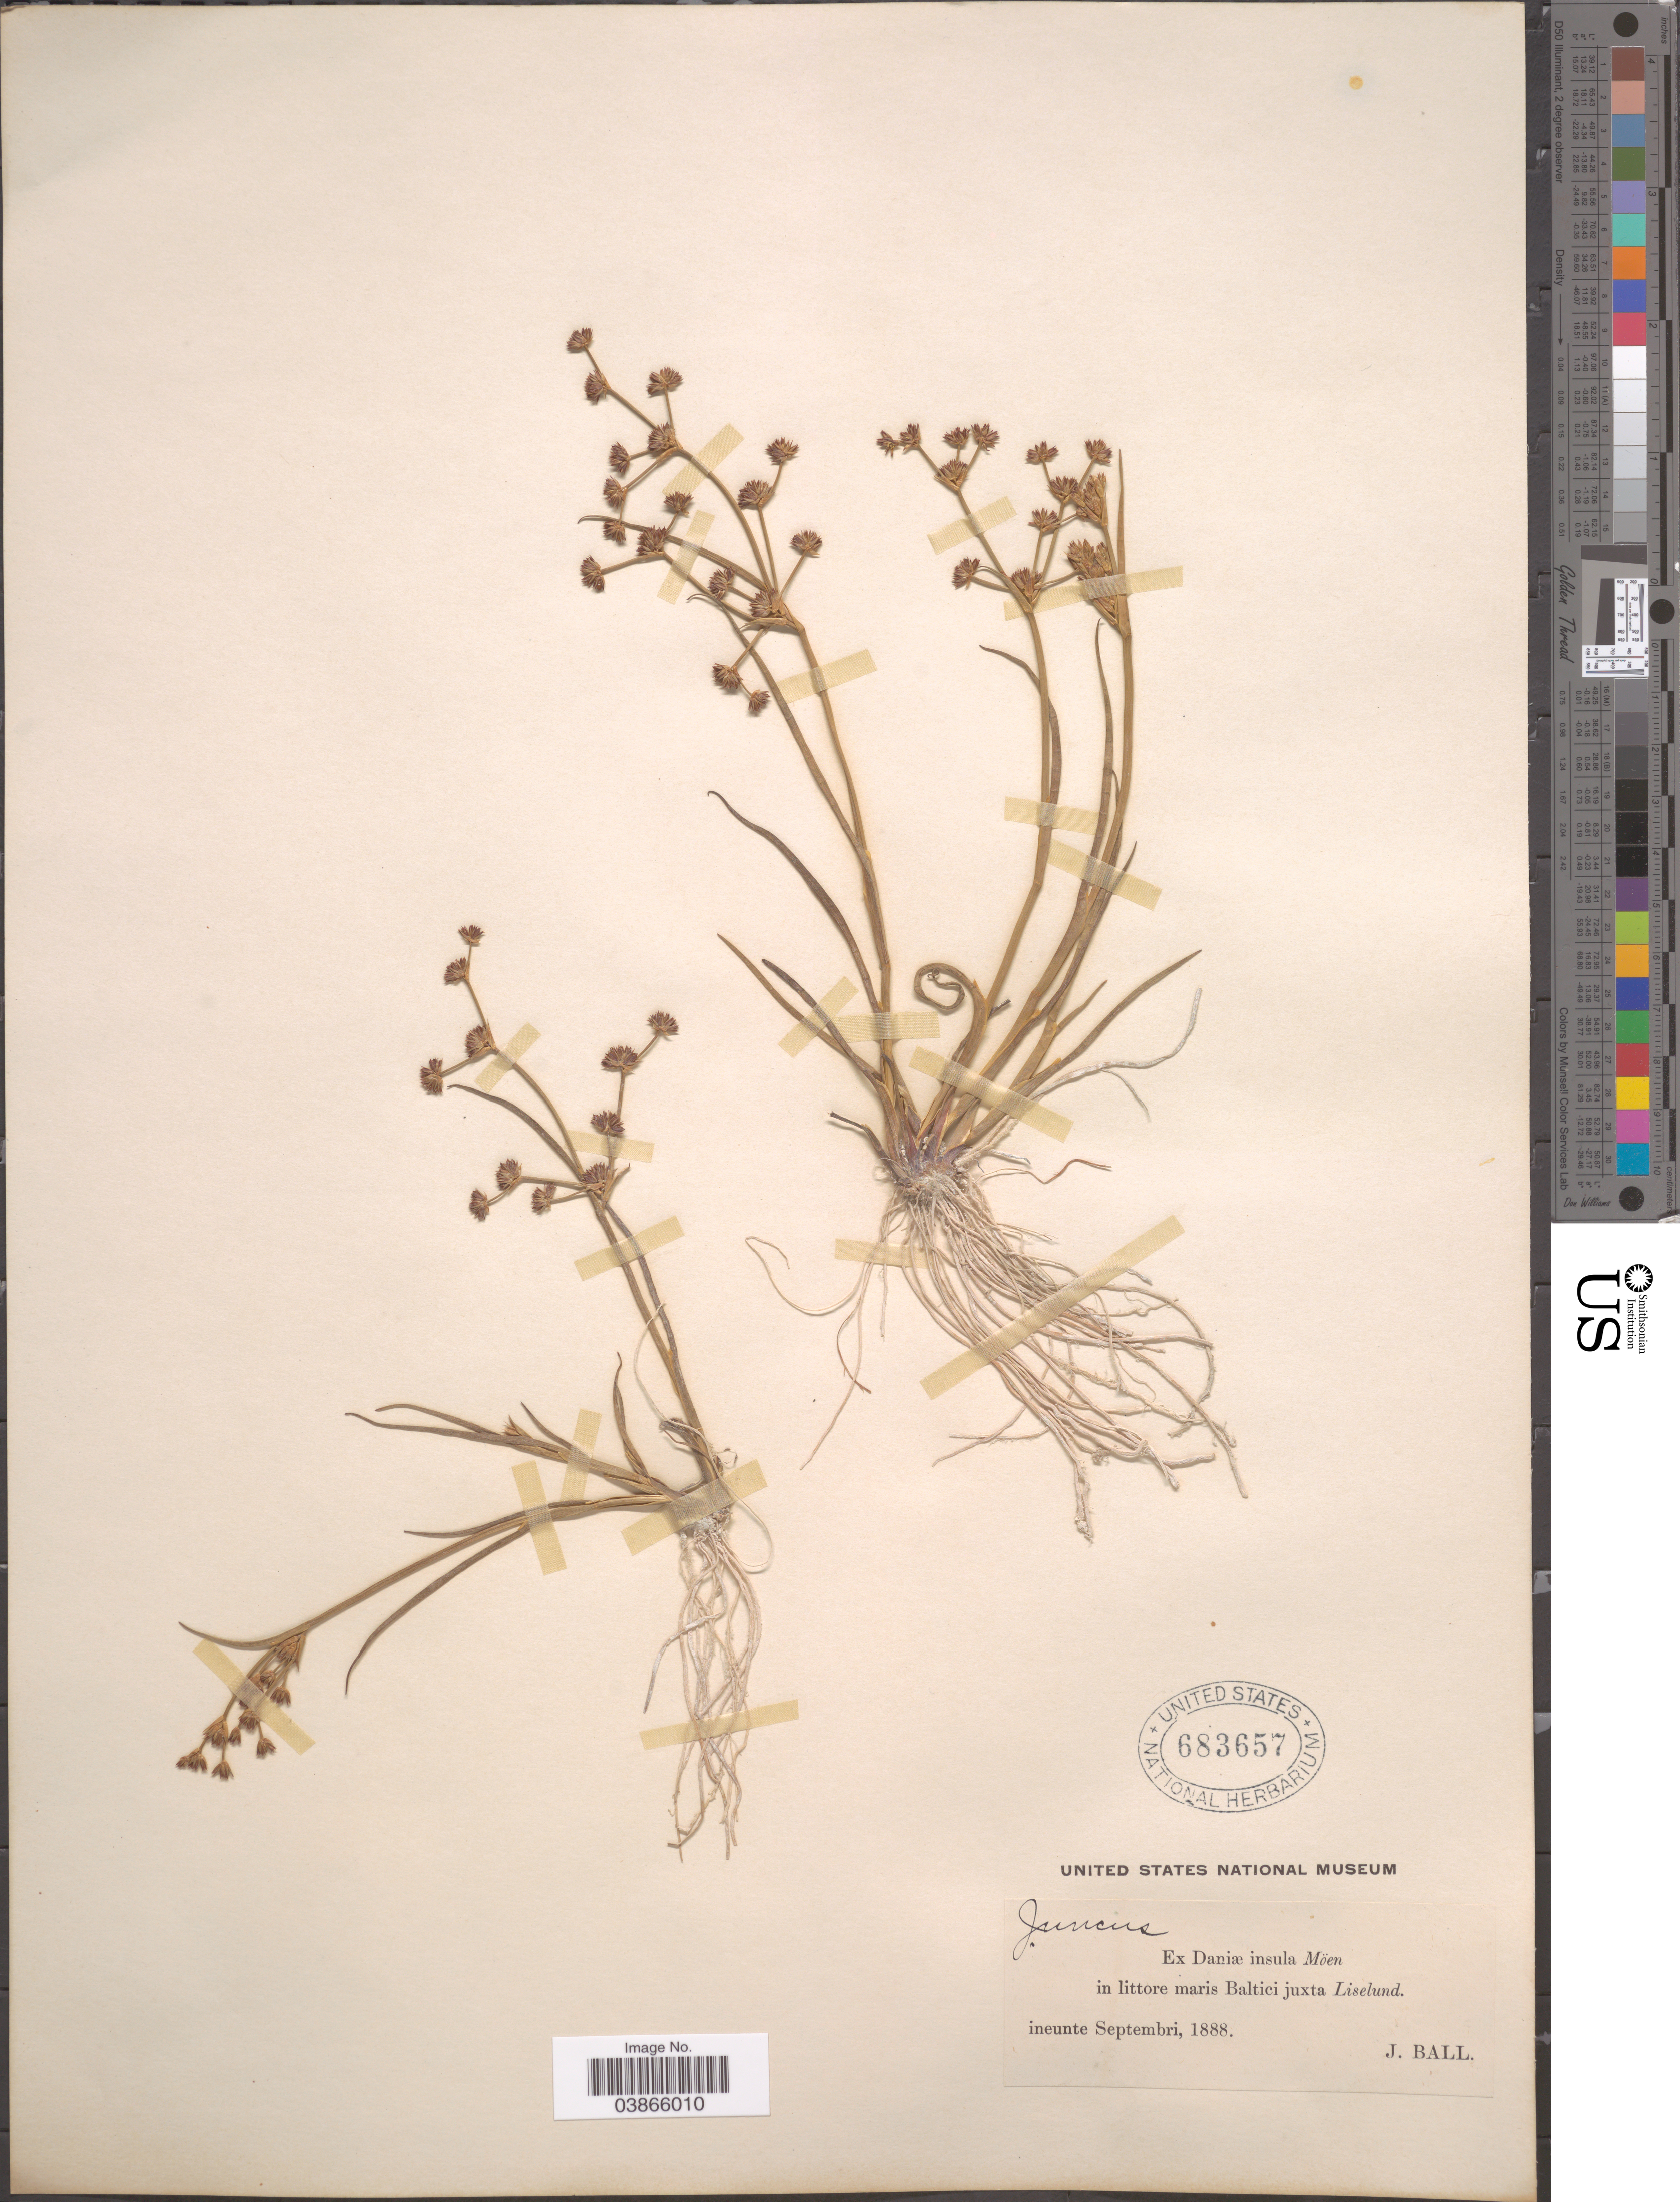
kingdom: Plantae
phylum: Tracheophyta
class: Liliopsida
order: Poales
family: Juncaceae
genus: Juncus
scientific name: Juncus sp.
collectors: J. Ball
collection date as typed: inuente Septembri, 1888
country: Micronesia, Federated States of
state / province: Truk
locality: Ex Daniæ insula Möen in littore maris Baltici juxta Liselund.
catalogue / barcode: US 683657